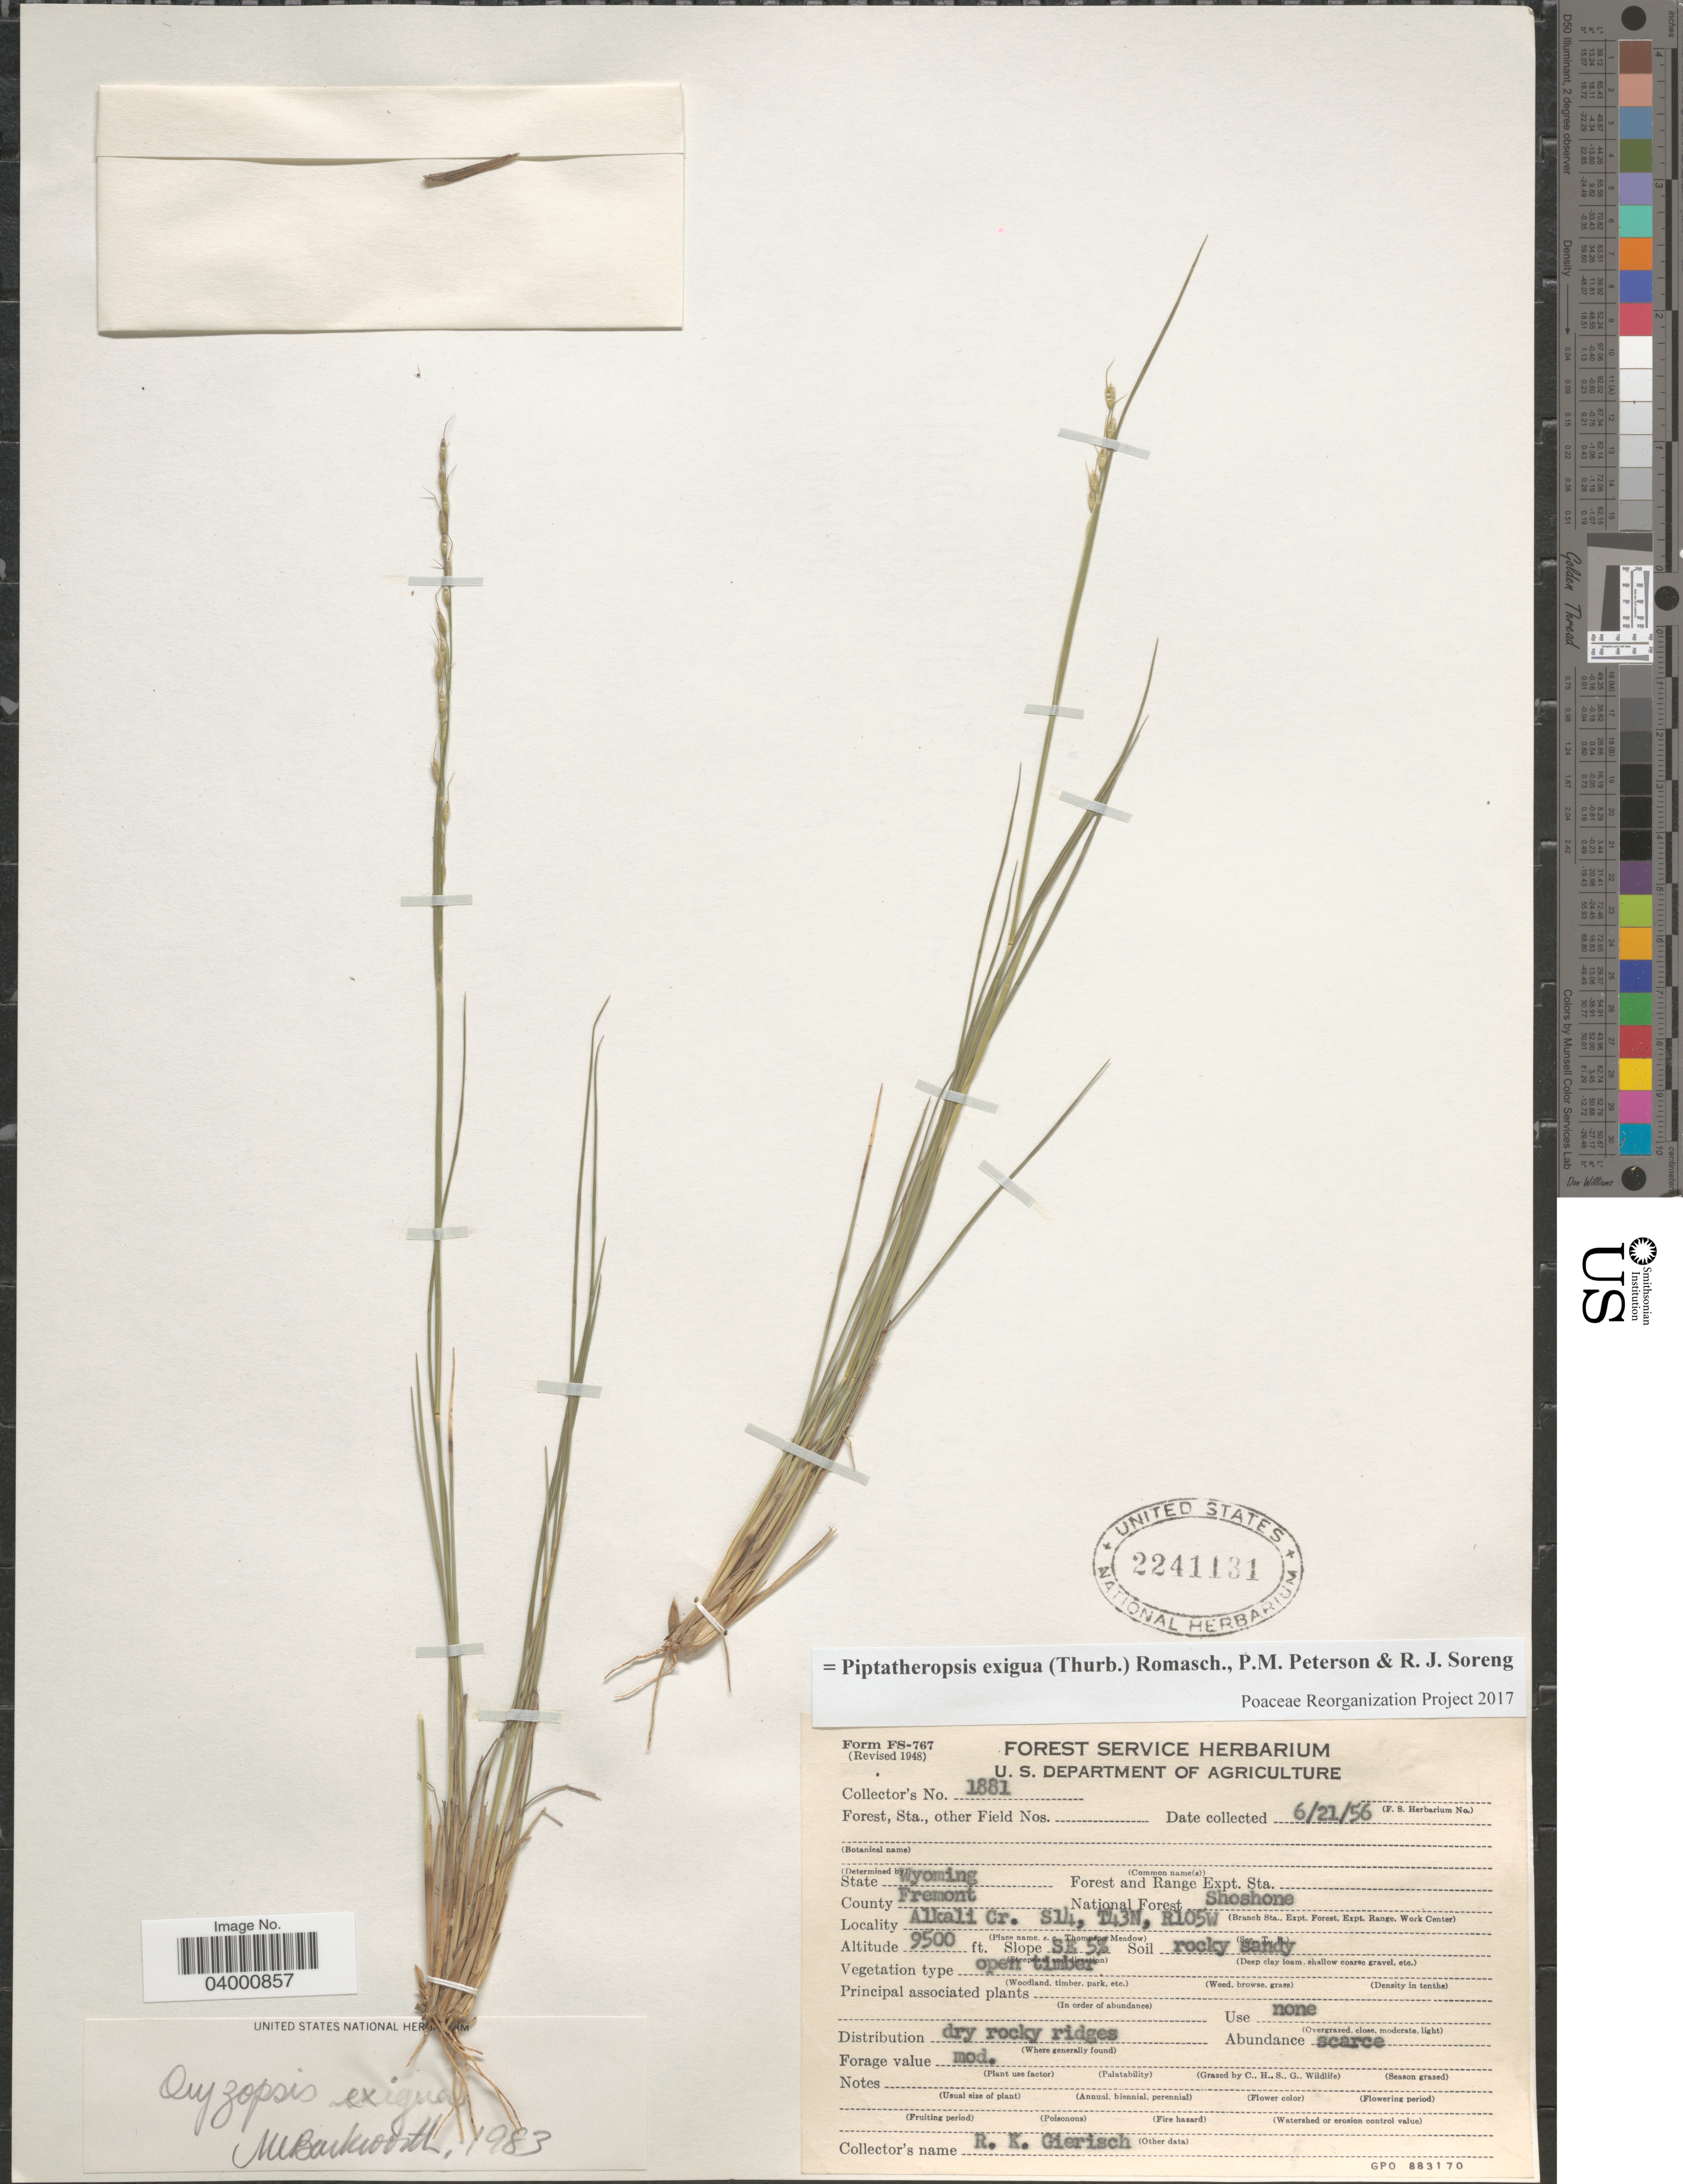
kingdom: Plantae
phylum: Tracheophyta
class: Liliopsida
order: Poales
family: Poaceae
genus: Piptatheropsis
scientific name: Piptatheropsis exigua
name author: (Thurb.) Romasch. et al.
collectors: R. Gierisch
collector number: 1881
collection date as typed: Transcribed d/m/y: 21/6/56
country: United States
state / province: Wyoming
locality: County Fremont. National Forest Shoshone. Alkali Cr. S14, T43N, R105W.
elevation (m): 2896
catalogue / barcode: US 2241131